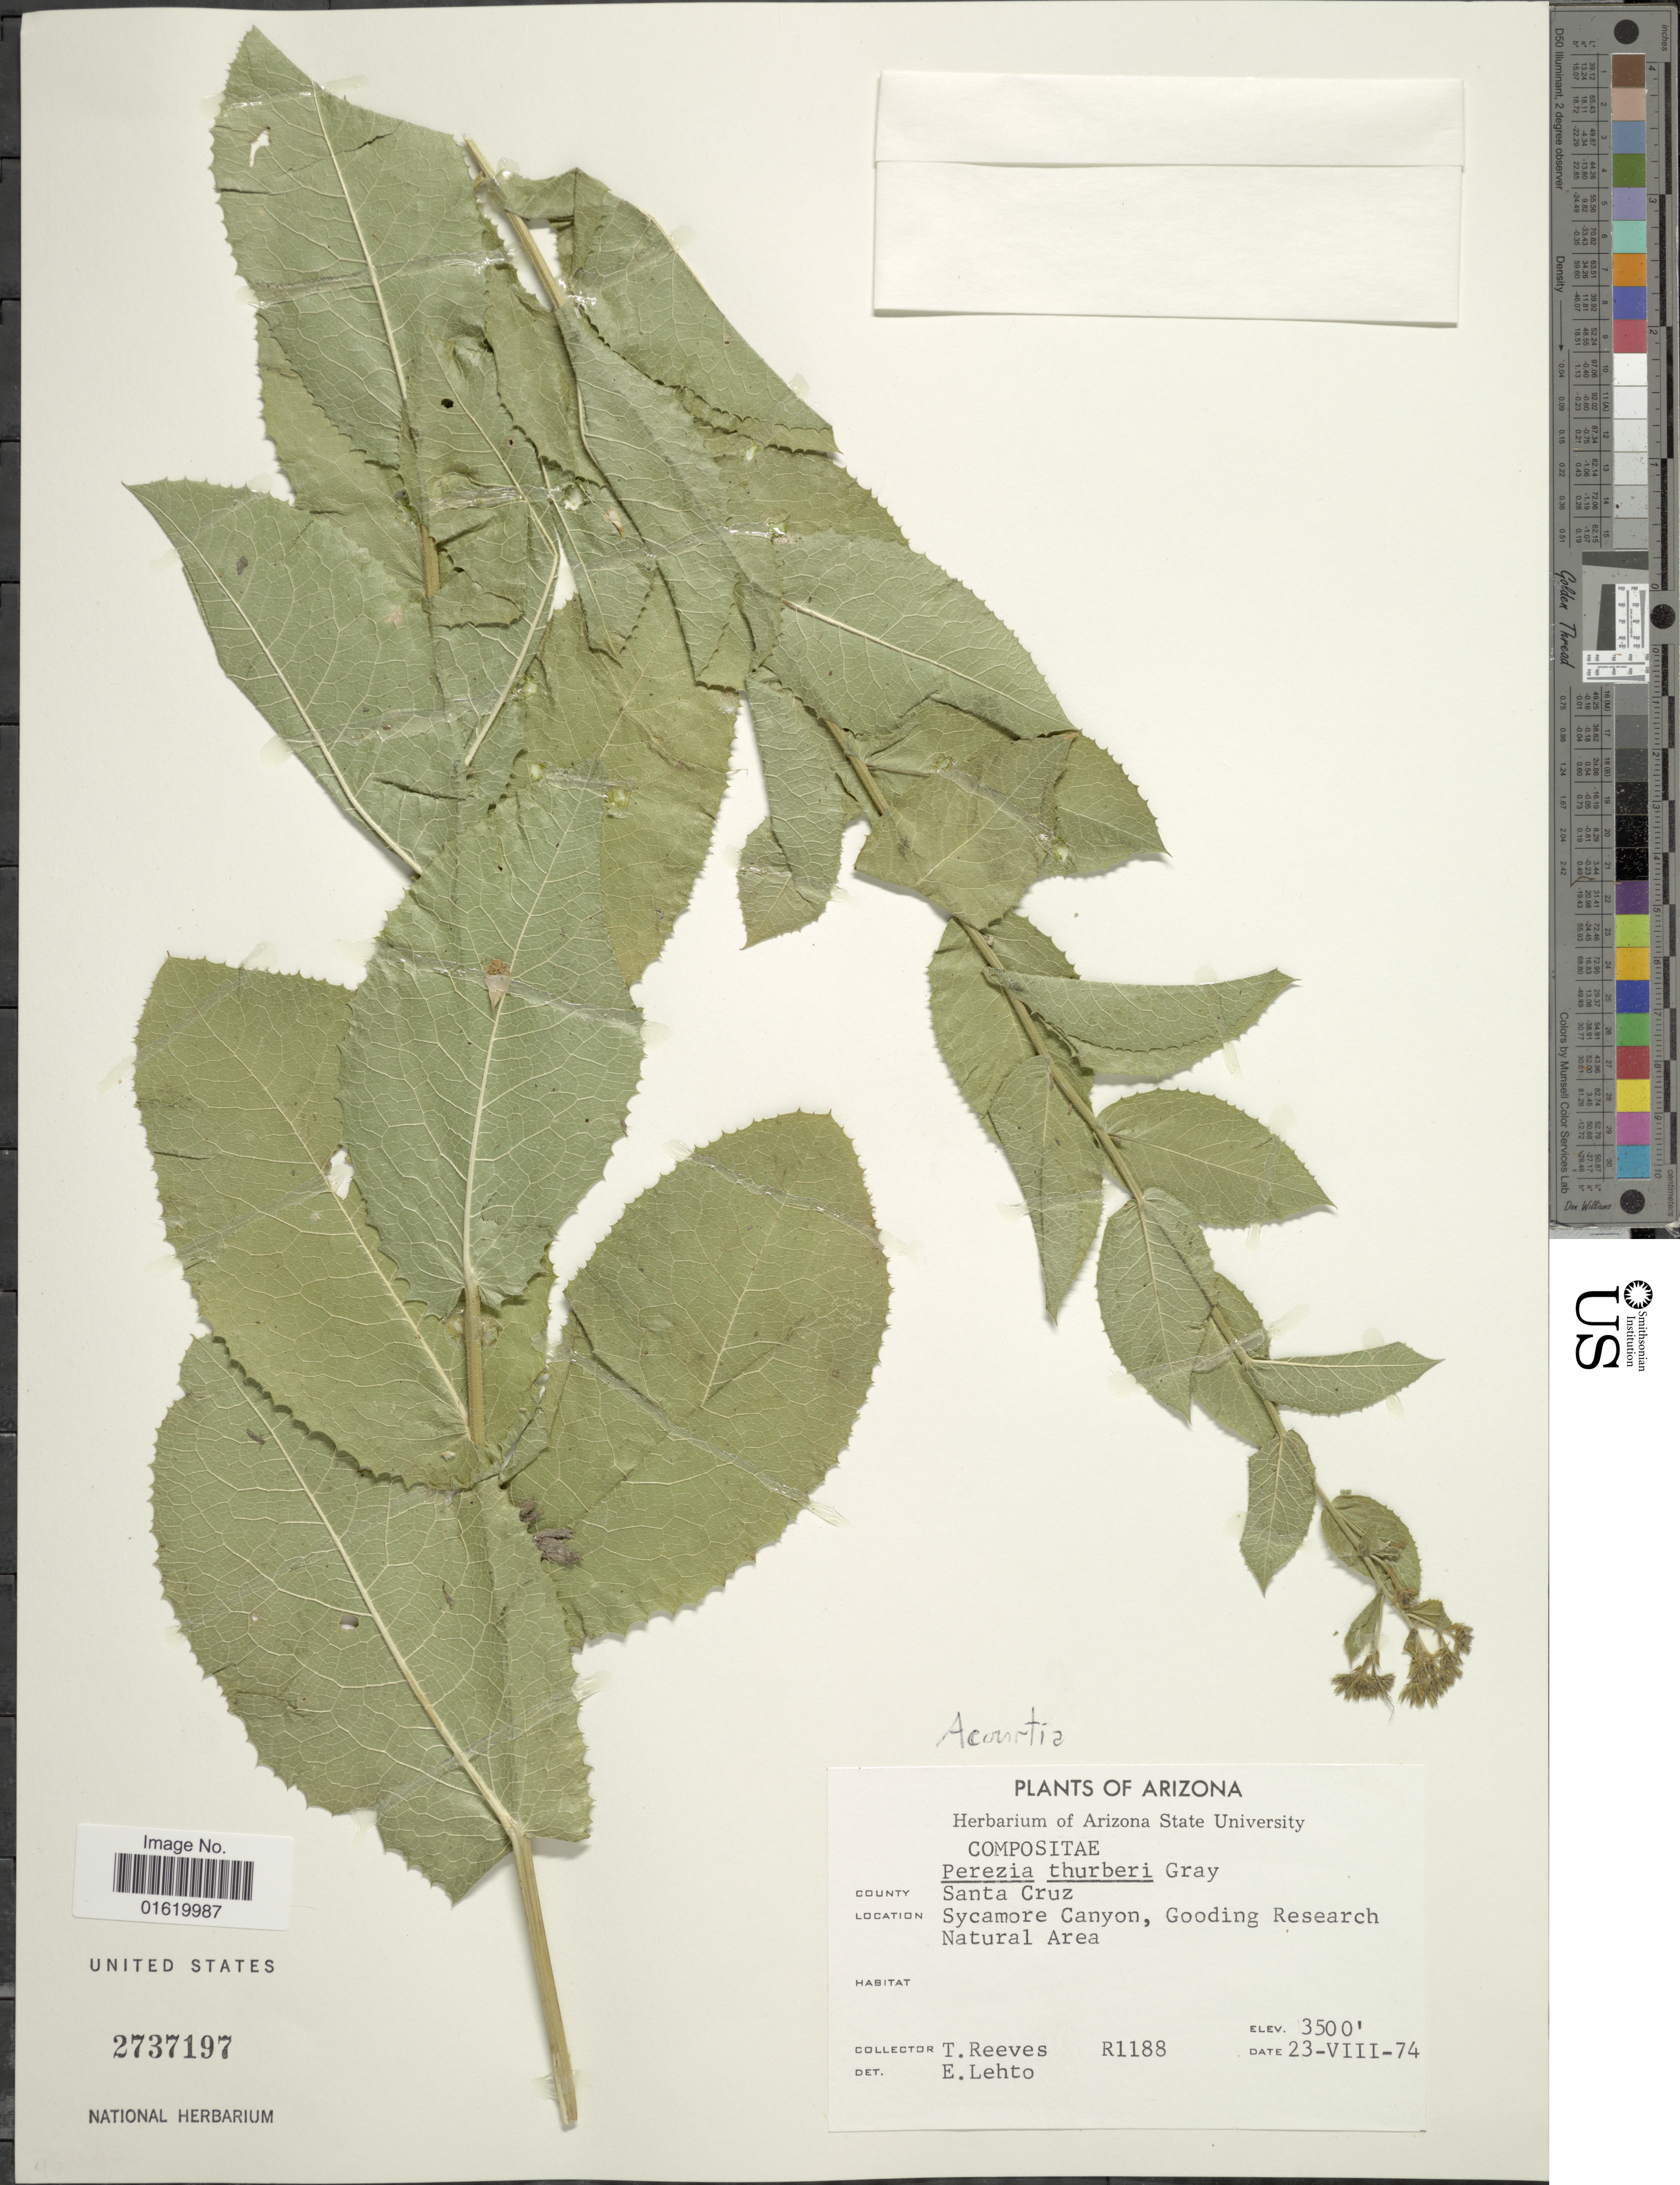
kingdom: Plantae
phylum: Tracheophyta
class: Magnoliopsida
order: Asterales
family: Asteraceae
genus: Acourtia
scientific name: Acourtia mexicana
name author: (Lag. ex D. Don) H. Rob.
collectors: T. Reeves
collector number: R1188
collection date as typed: Transcribed d/m/y: 23/8/74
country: United States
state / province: Arizona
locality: County Santa Cruz, Sycamore Canyon, Gooding Research Natural Area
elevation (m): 1067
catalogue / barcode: US 2737197